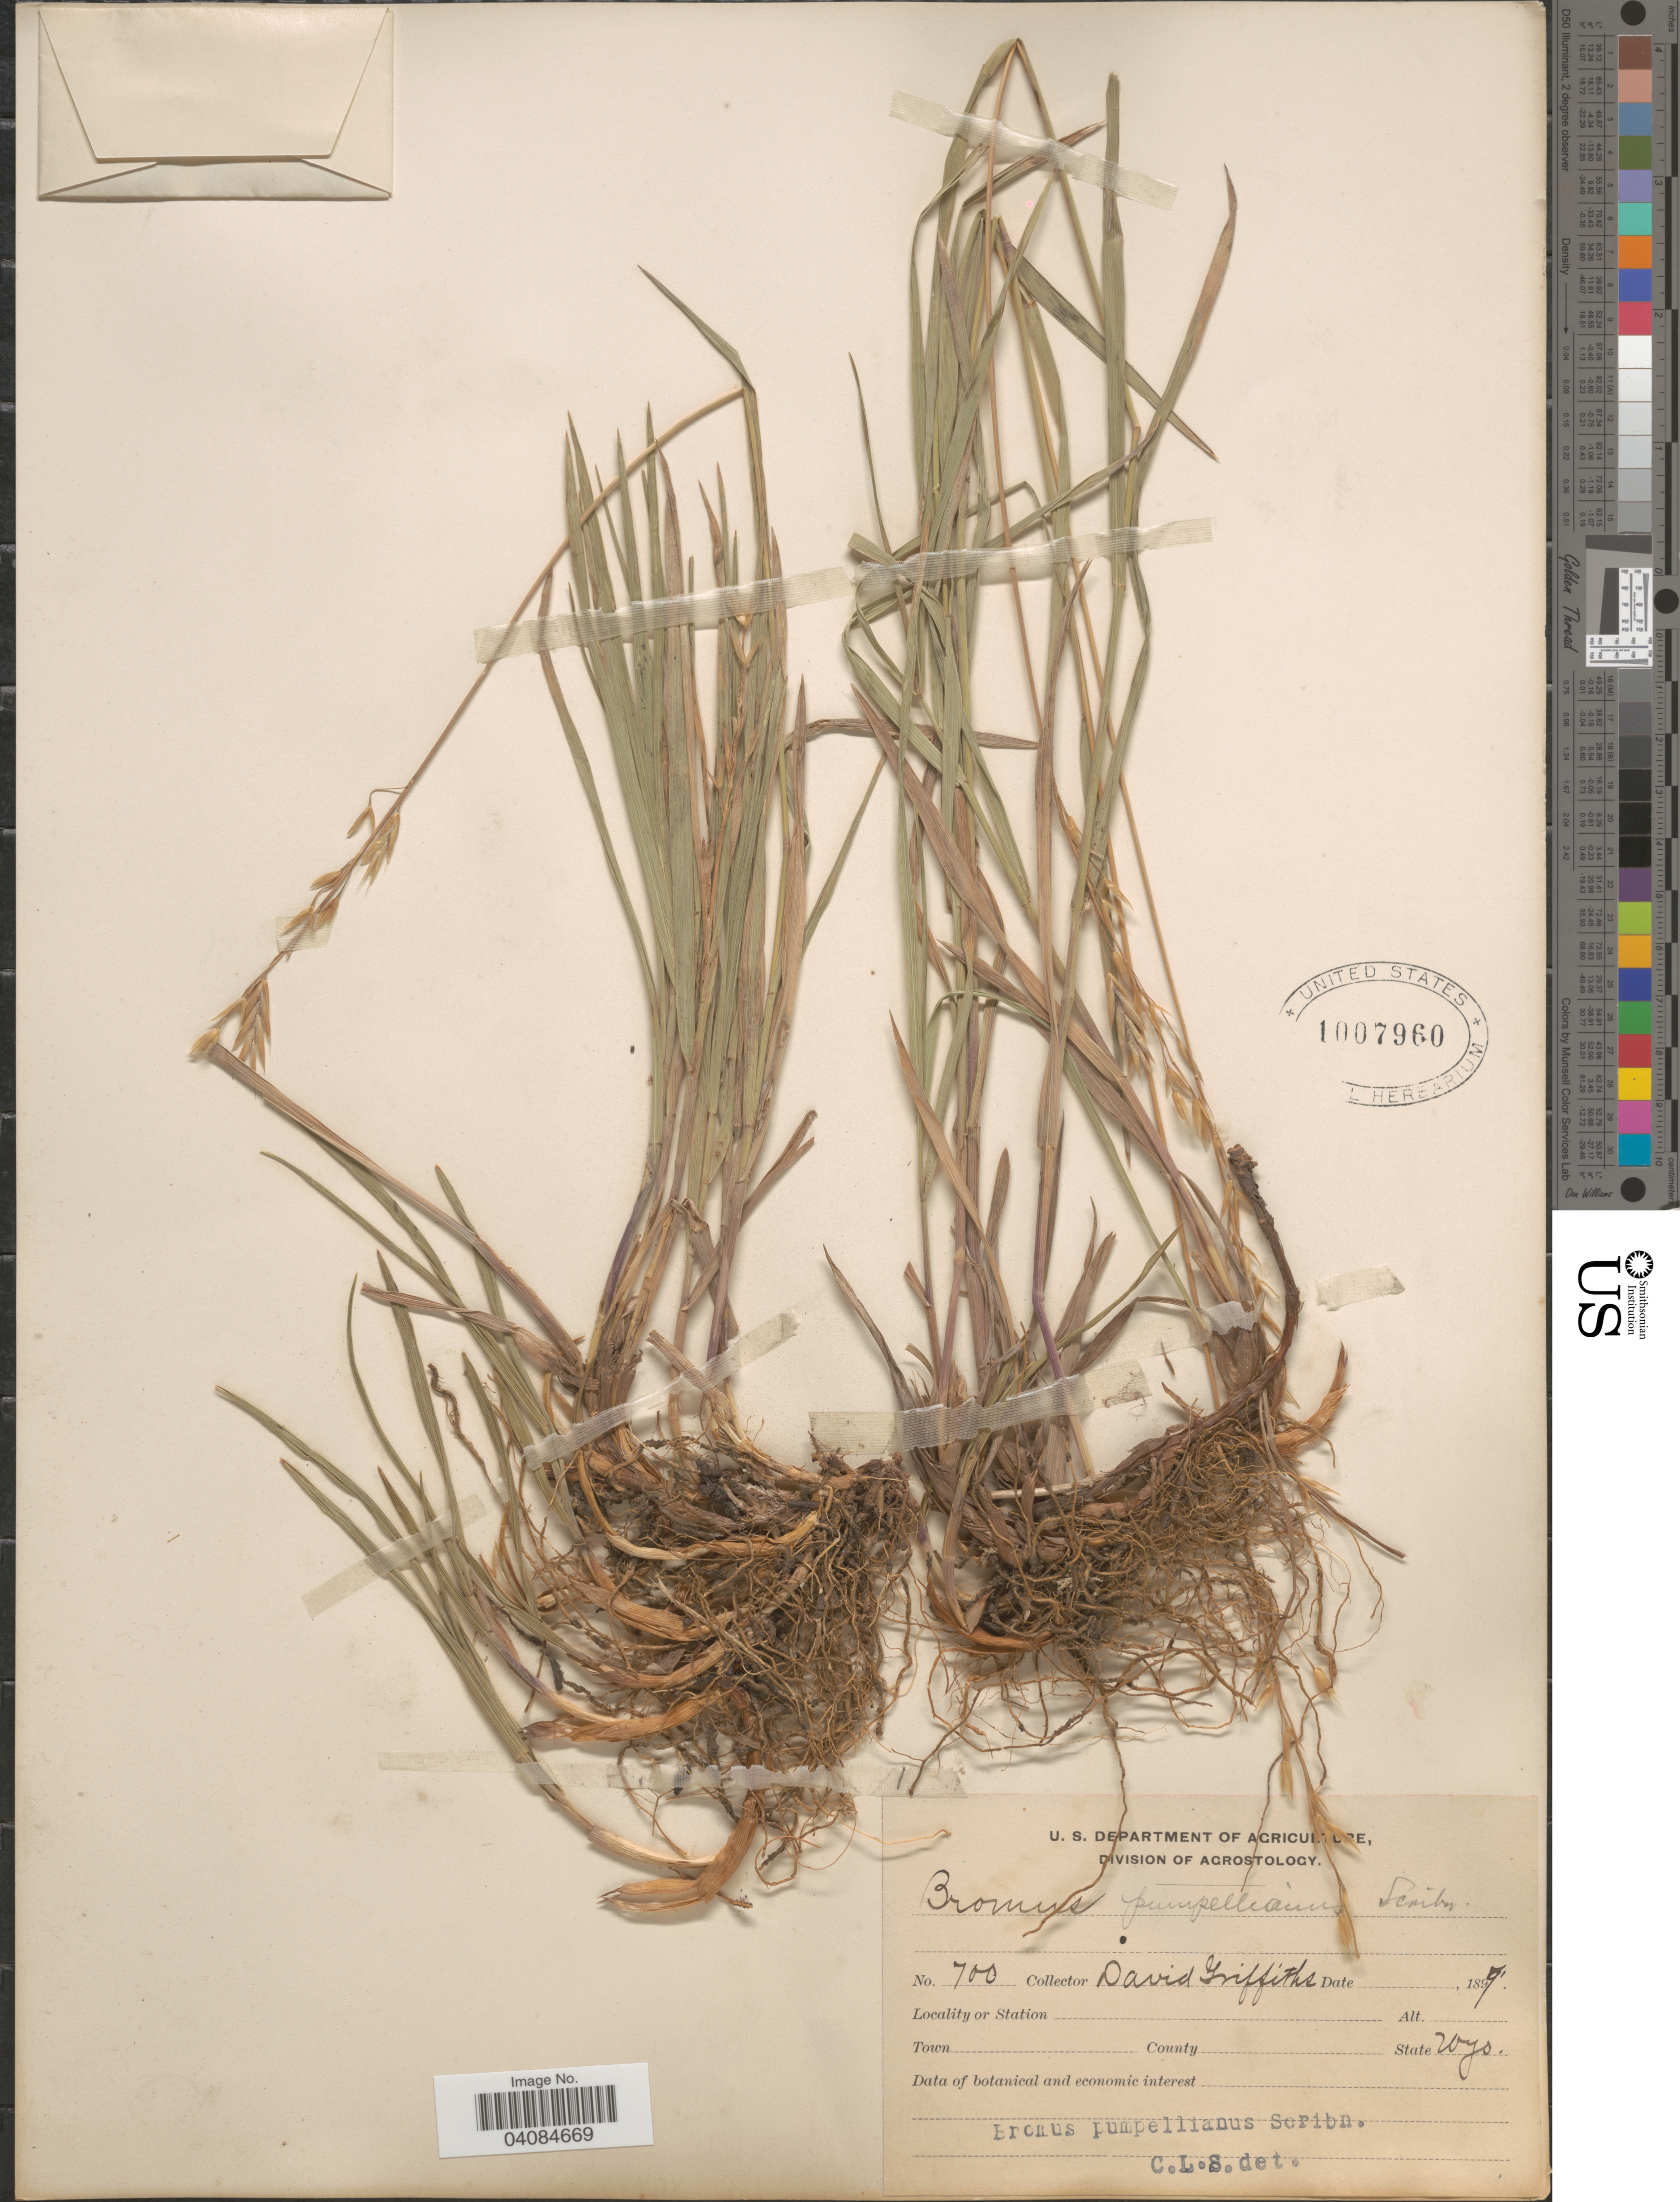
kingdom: Plantae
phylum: Tracheophyta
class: Liliopsida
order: Poales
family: Poaceae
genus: Bromus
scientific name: Bromus pumpellianus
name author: Scribn.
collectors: D. Griffiths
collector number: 700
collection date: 1897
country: United States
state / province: Wyoming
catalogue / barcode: US 1007960